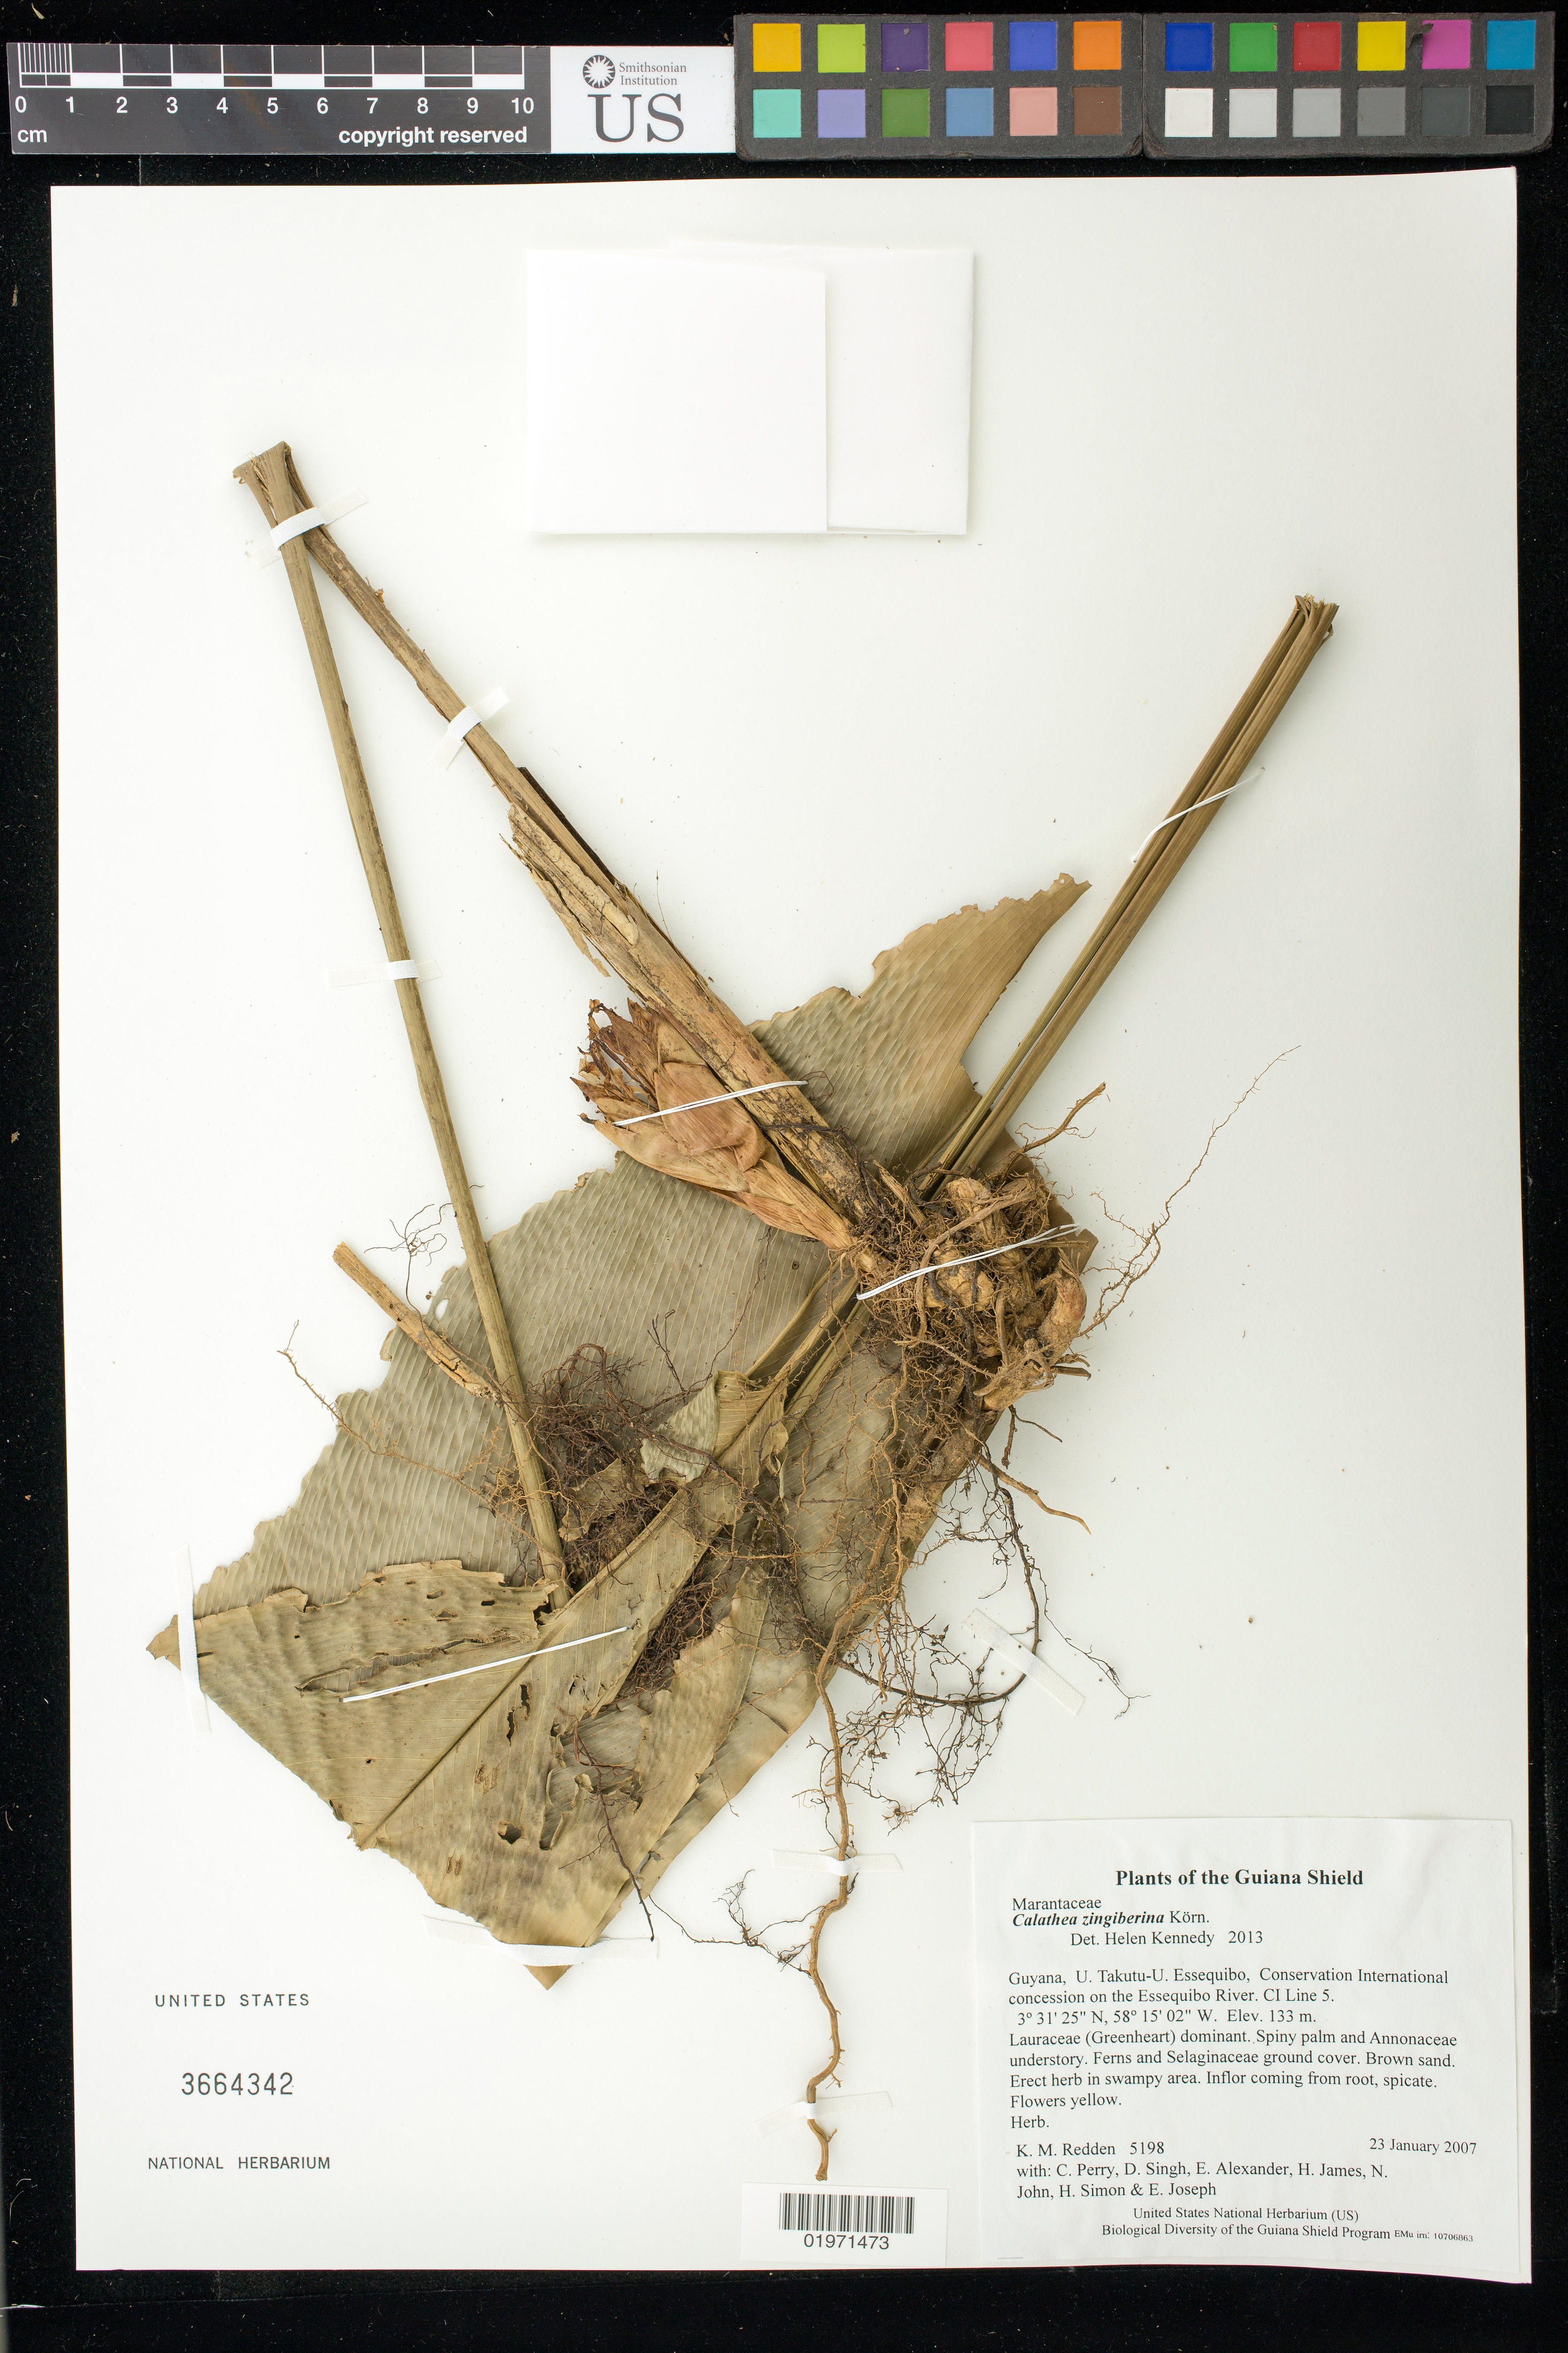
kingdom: Plantae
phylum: Tracheophyta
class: Liliopsida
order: Zingiberales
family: Marantaceae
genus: Calathea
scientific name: Calathea zingiberina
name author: Körn.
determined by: Kennedy, Helen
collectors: K. M. Redden, C. Perry, D. Singh, E. Alexander, H. James, N. John, H. Simon & E. Joseph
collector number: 5198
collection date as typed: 23 January 2007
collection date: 2007-01-23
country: Guyana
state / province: U. Takutu-U. Essequibo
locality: Conservation International concession on the Essequibo River. CI Line 5.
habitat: Lauraceae (Greenheart) dominant. Spiny palm and Annonaceae understory. Ferns and Selaginaceae ground cover. Brown sand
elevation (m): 133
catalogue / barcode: US 3664342